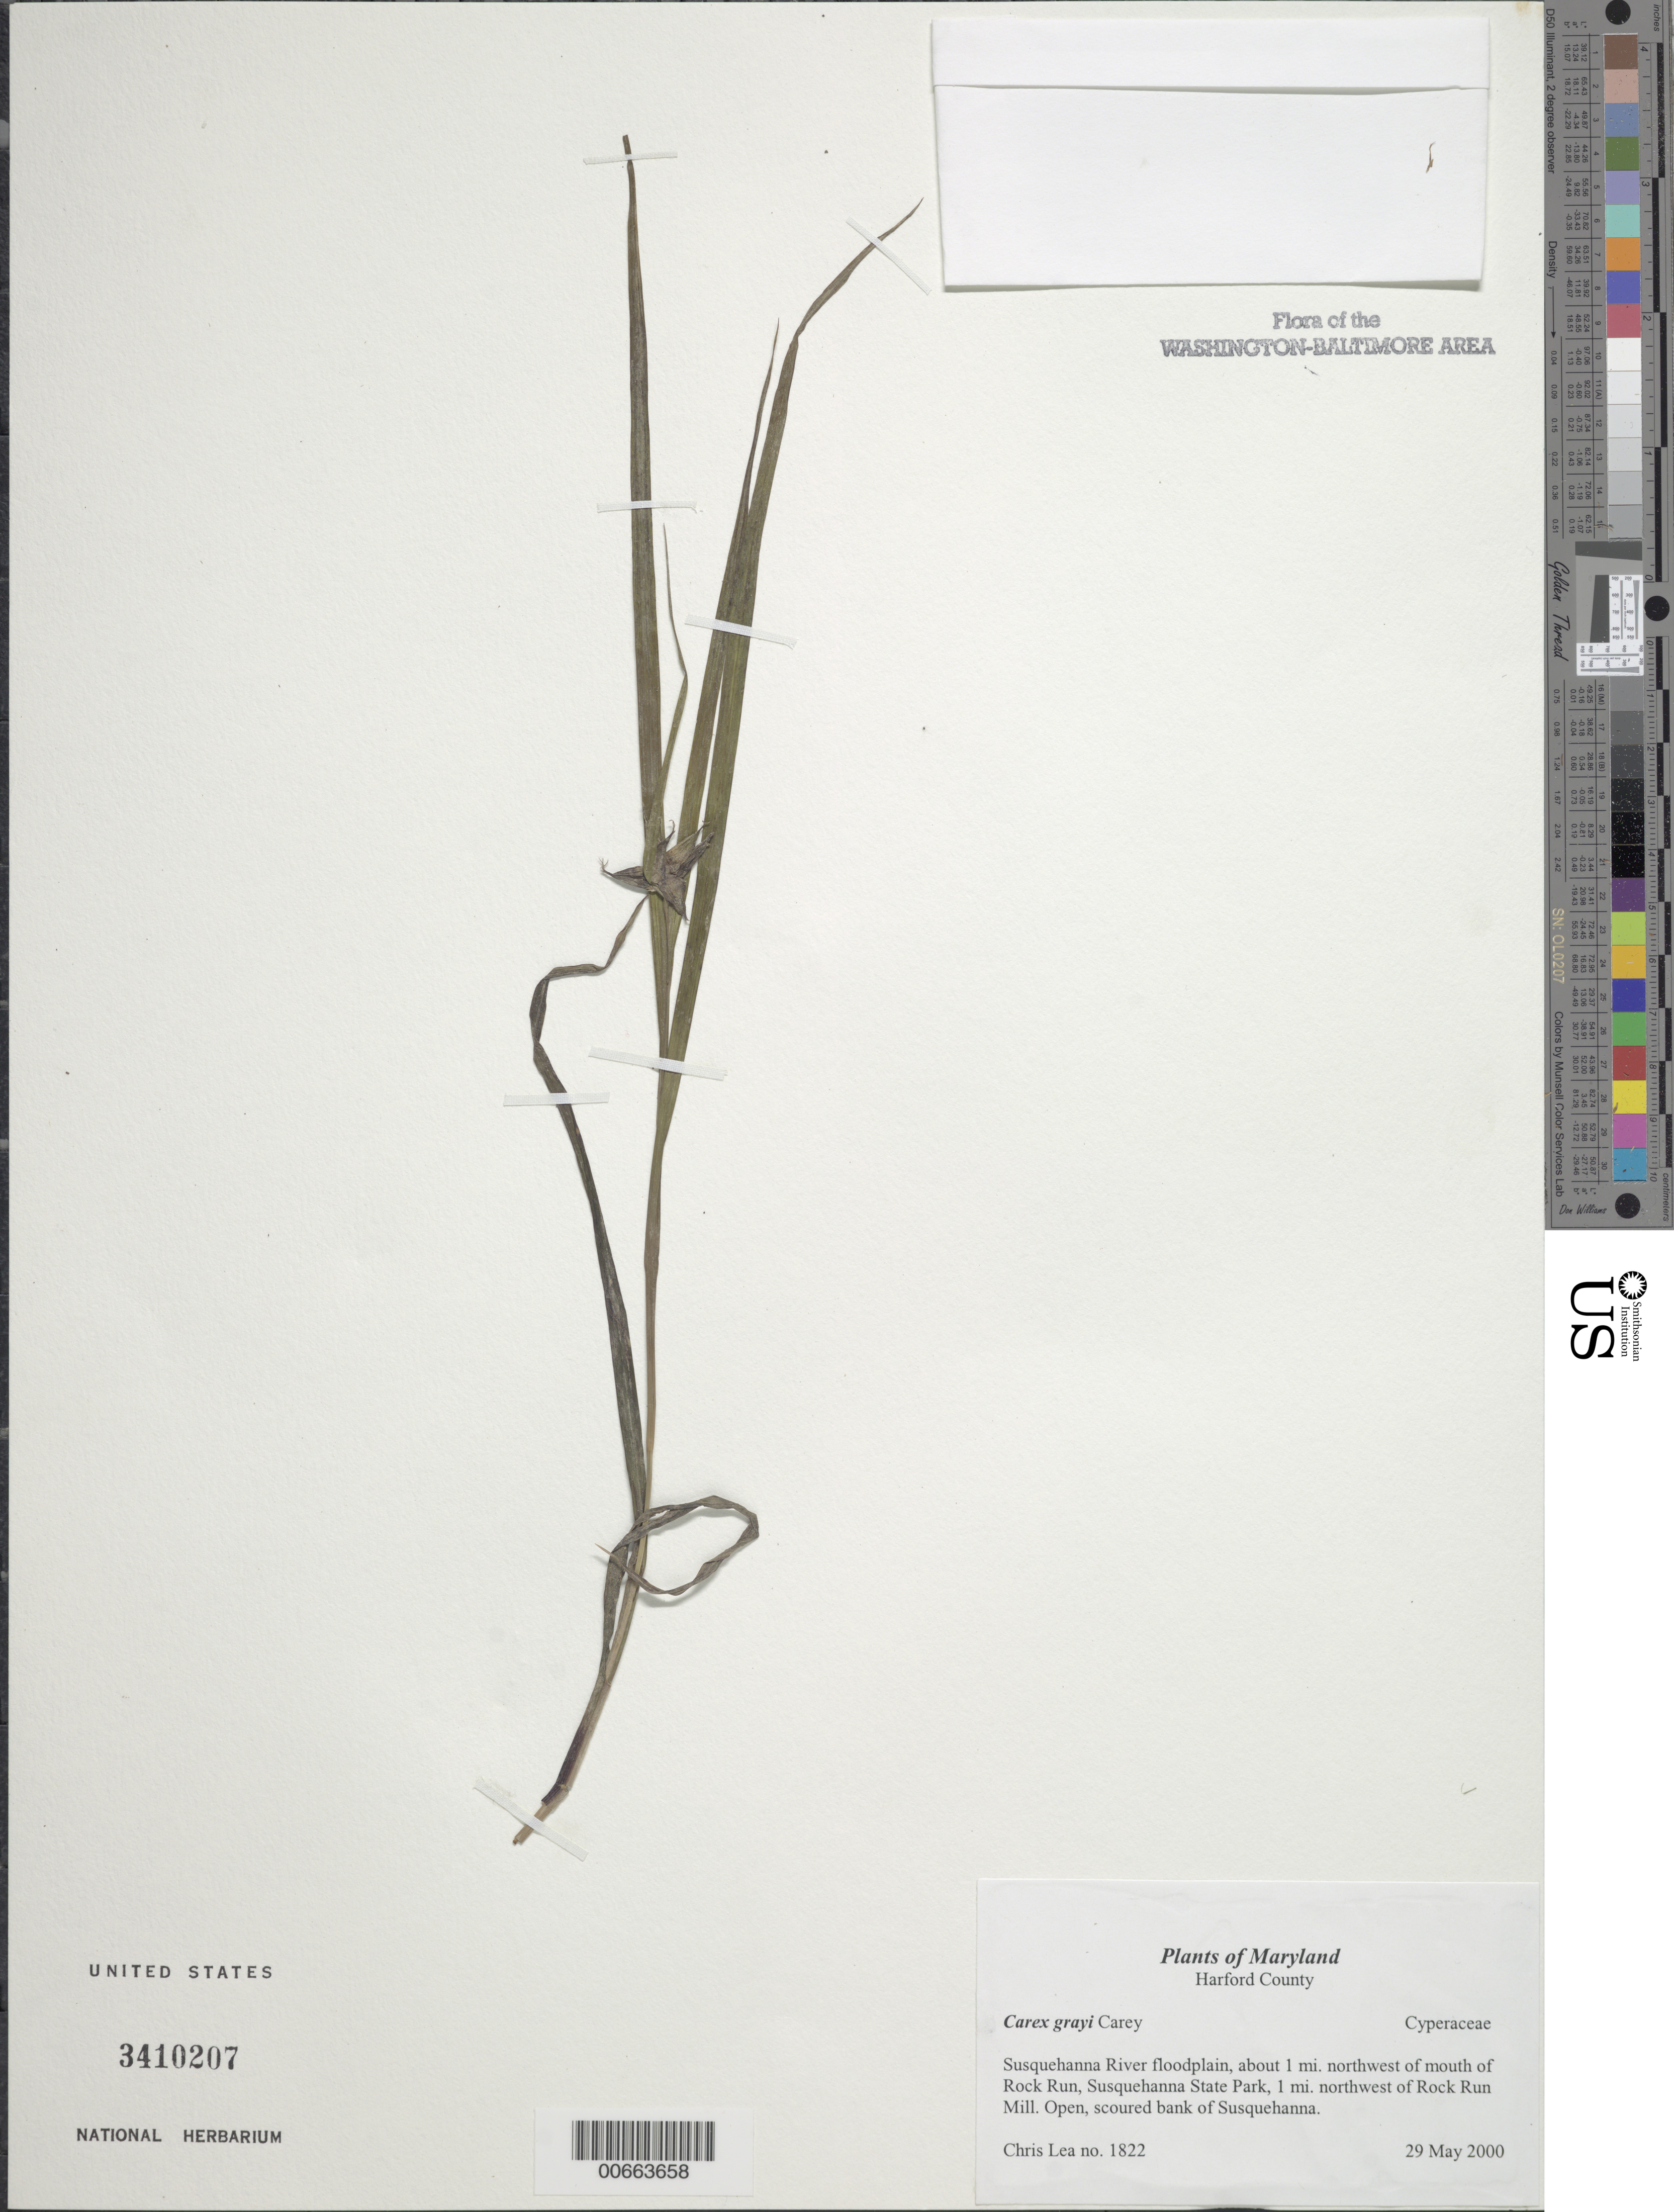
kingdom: Plantae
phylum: Tracheophyta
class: Liliopsida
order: Poales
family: Cyperaceae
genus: Carex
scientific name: Carex grayi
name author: J. Carey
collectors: C. Lea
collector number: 1822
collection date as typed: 29 May 2000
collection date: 2000-05-29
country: United States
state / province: Maryland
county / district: Harford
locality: Susquehanna River floodplain, 1 mi. northwest of mouth of Rock Run, Susquehanna State Park, 1 mi. northwest of Rock Run Mill.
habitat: Open, scoured bank of Susquehanna.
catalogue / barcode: US 3410207